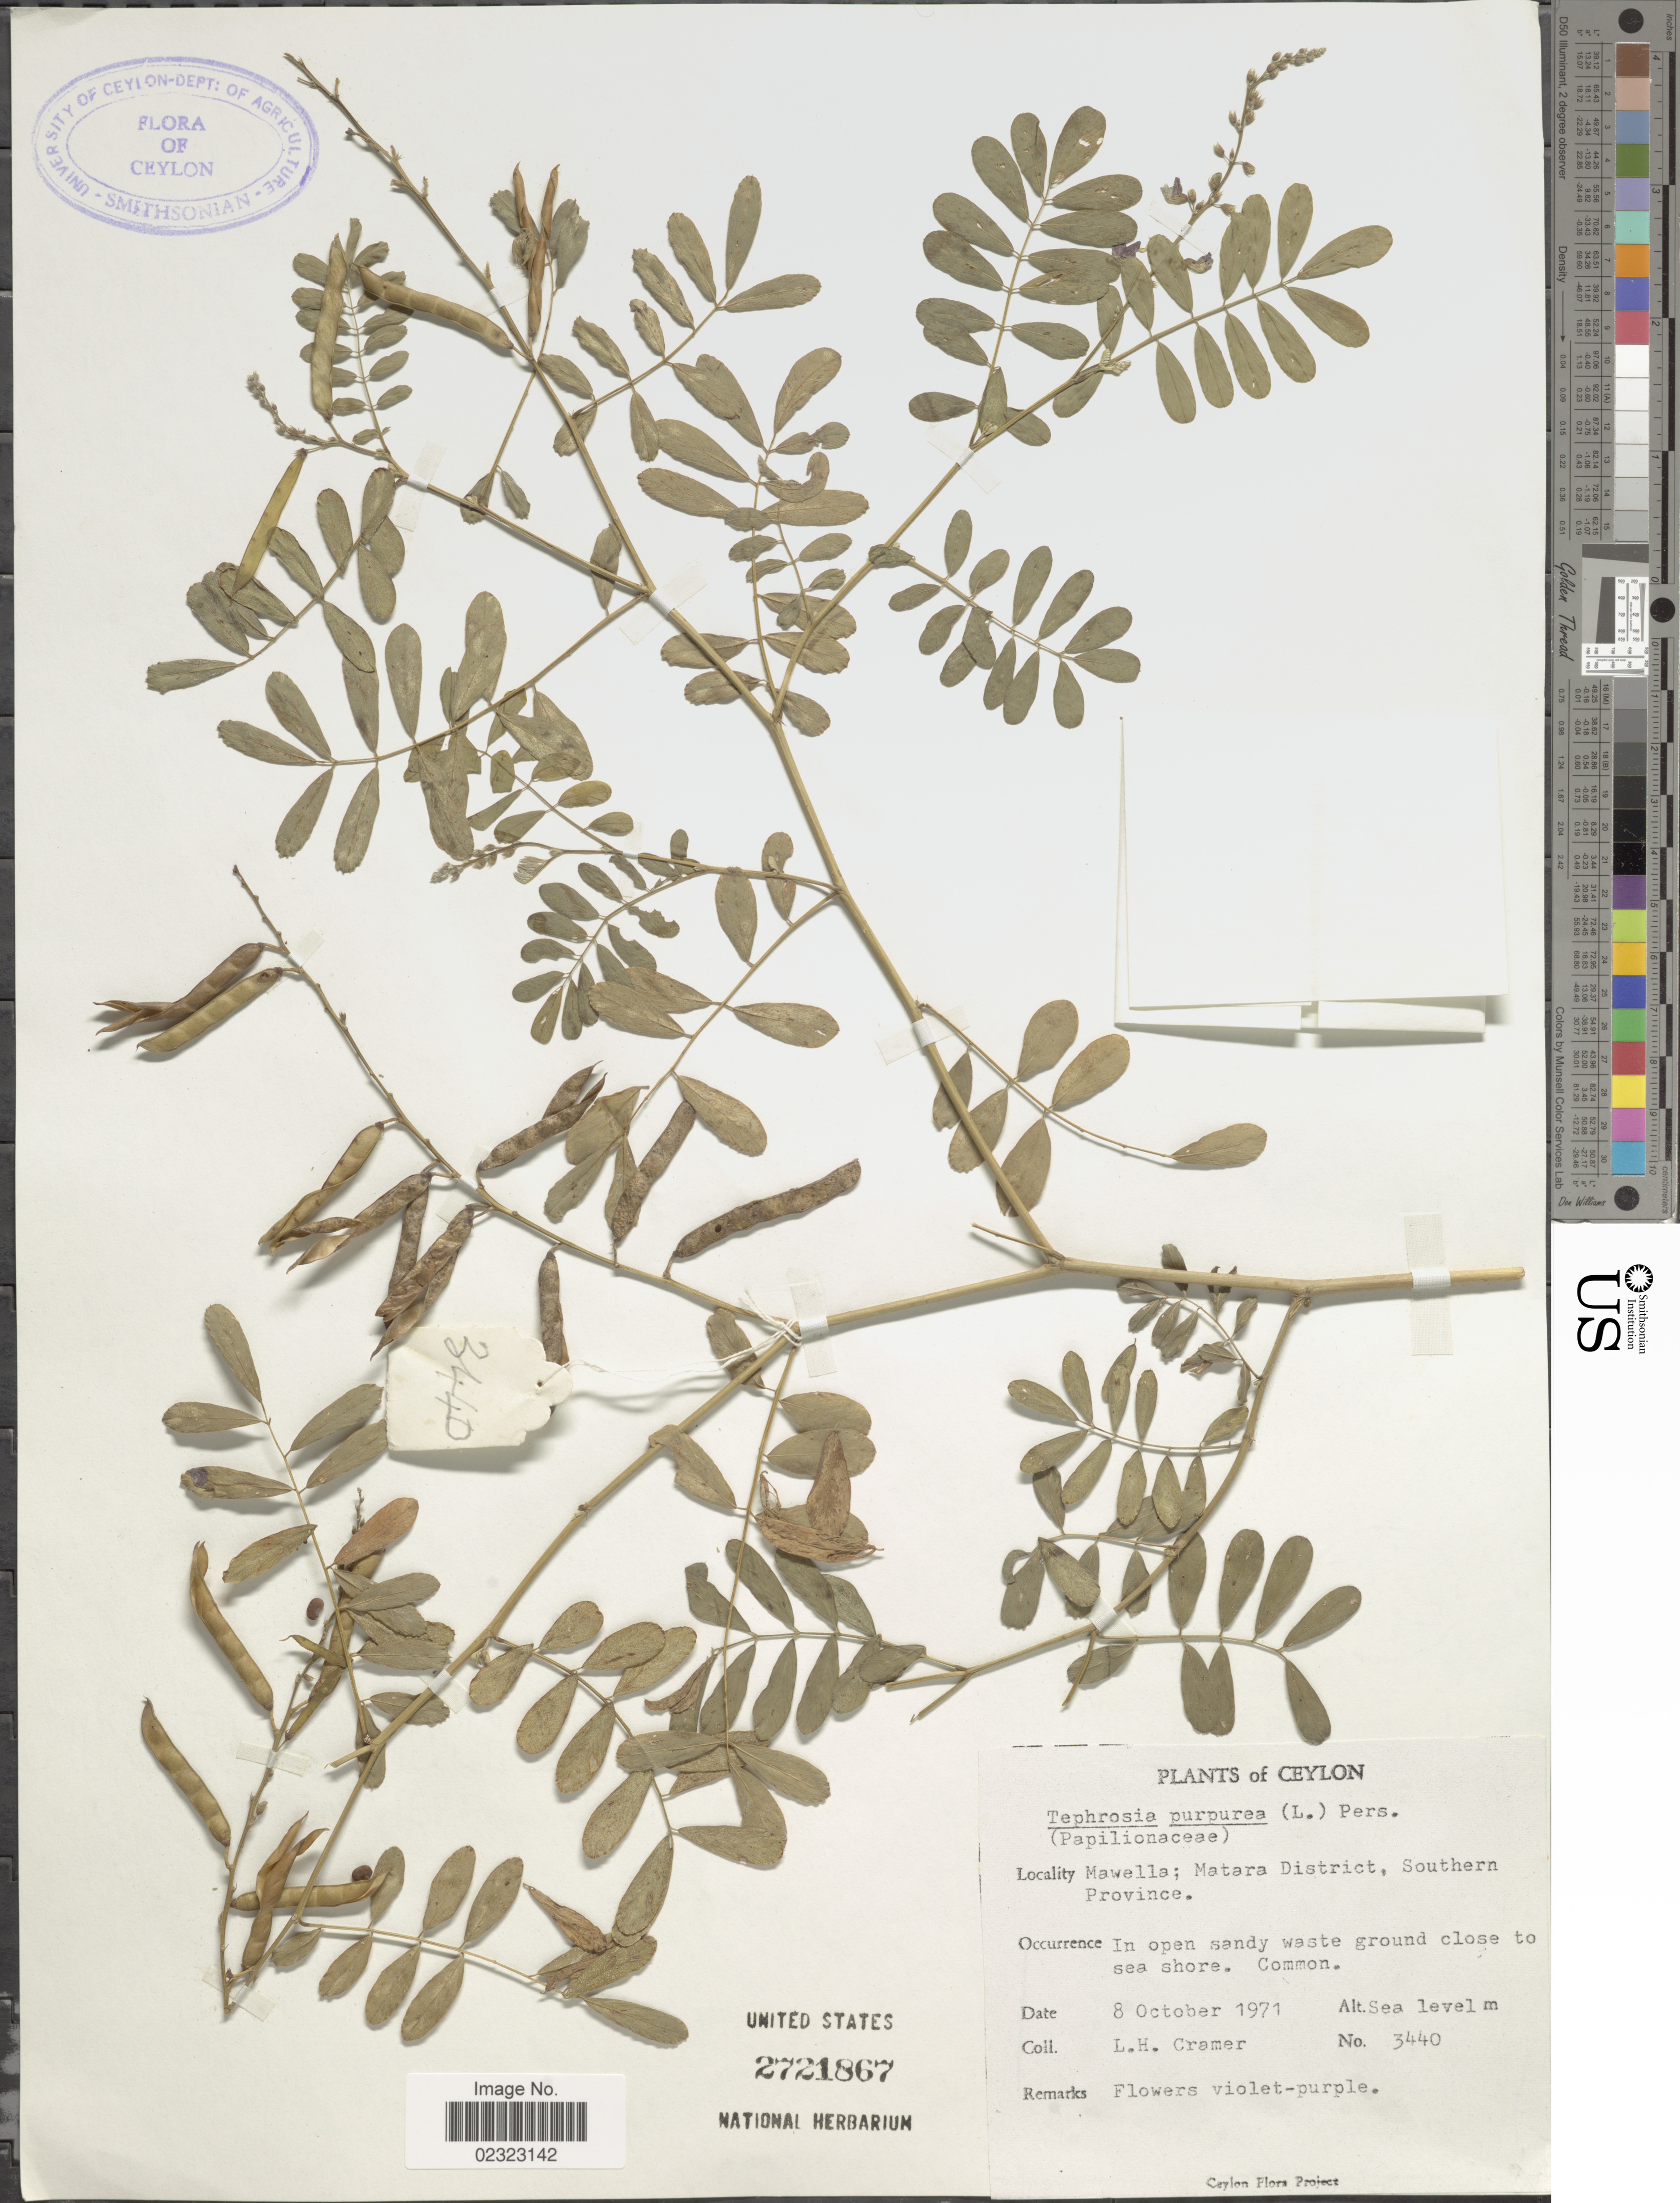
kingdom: Plantae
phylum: Tracheophyta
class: Magnoliopsida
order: Fabales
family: Fabaceae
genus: Tephrosia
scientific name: Tephrosia purpurea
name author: (L.) Pers.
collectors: L. H. Cramer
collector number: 3440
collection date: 1971-10-08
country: Sri Lanka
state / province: Southern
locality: Ceylon. Mawella, Matara District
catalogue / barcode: US 2721867